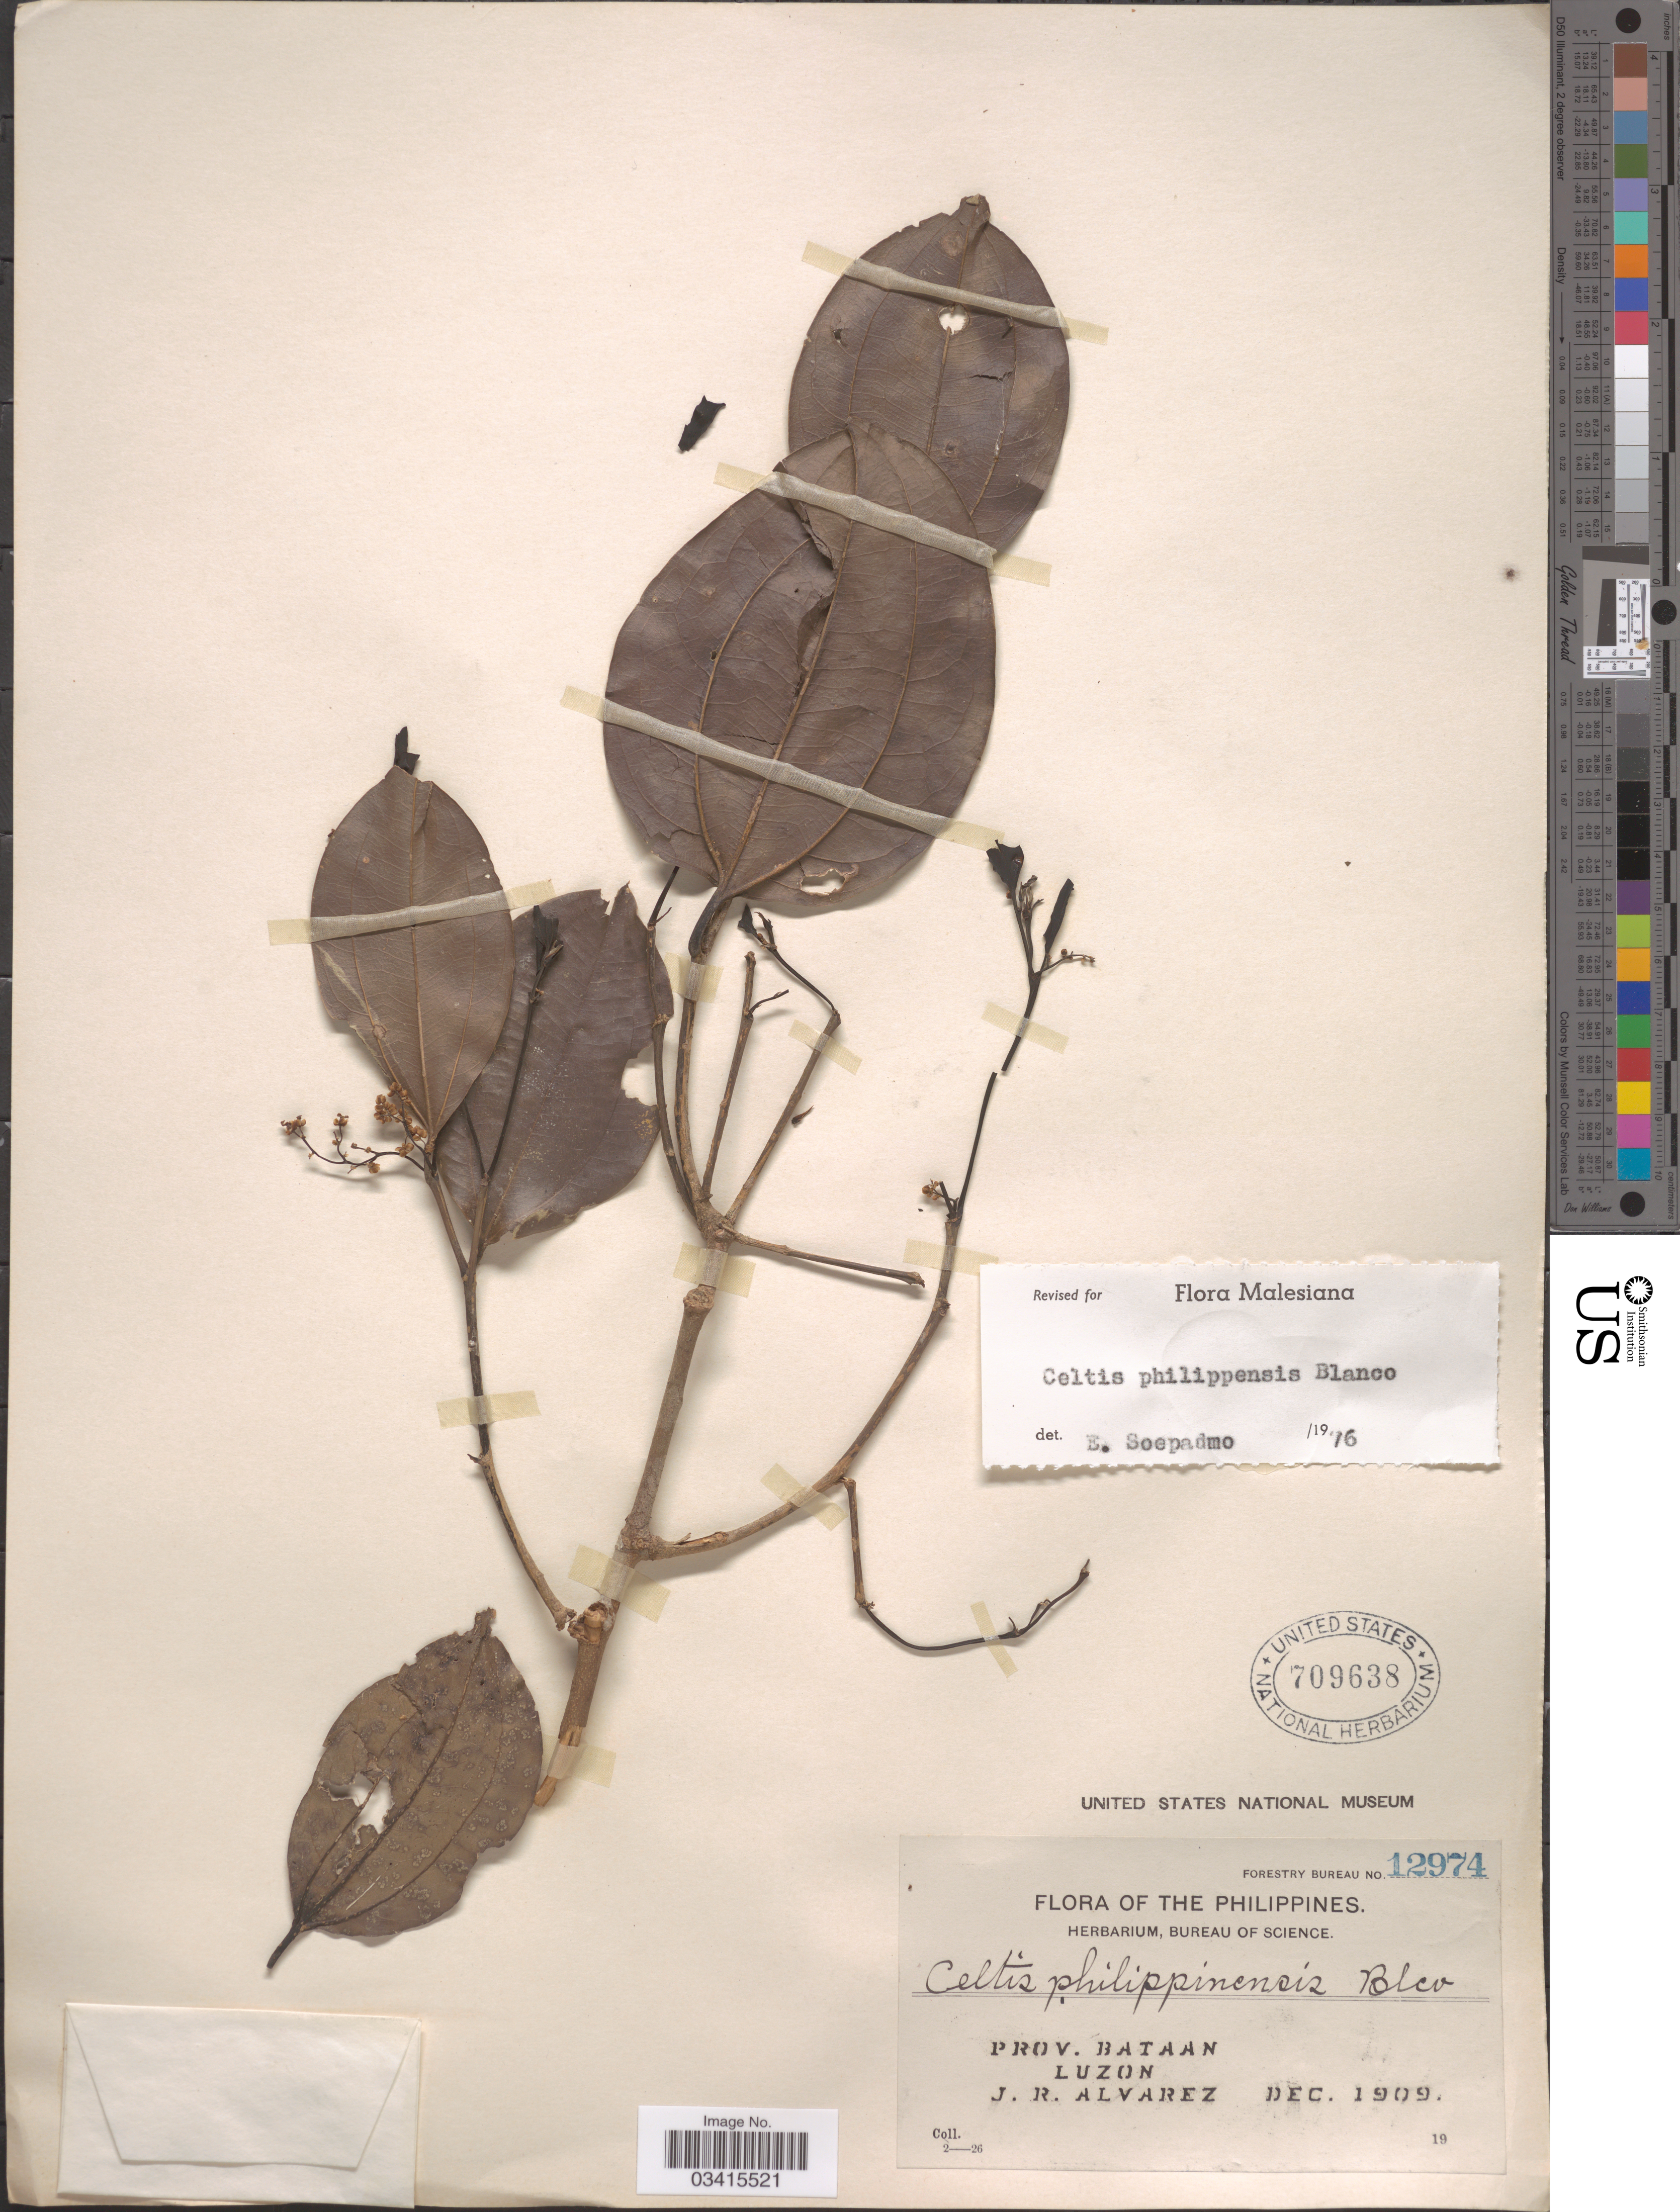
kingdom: Plantae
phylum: Tracheophyta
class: Magnoliopsida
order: Rosales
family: Cannabaceae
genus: Celtis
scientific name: Celtis philippensis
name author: Blanco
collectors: J. Alvarez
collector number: Forestry Bureau 12974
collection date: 1909-12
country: Philippines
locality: Prov. Bataan, Luzon.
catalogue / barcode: US 709638